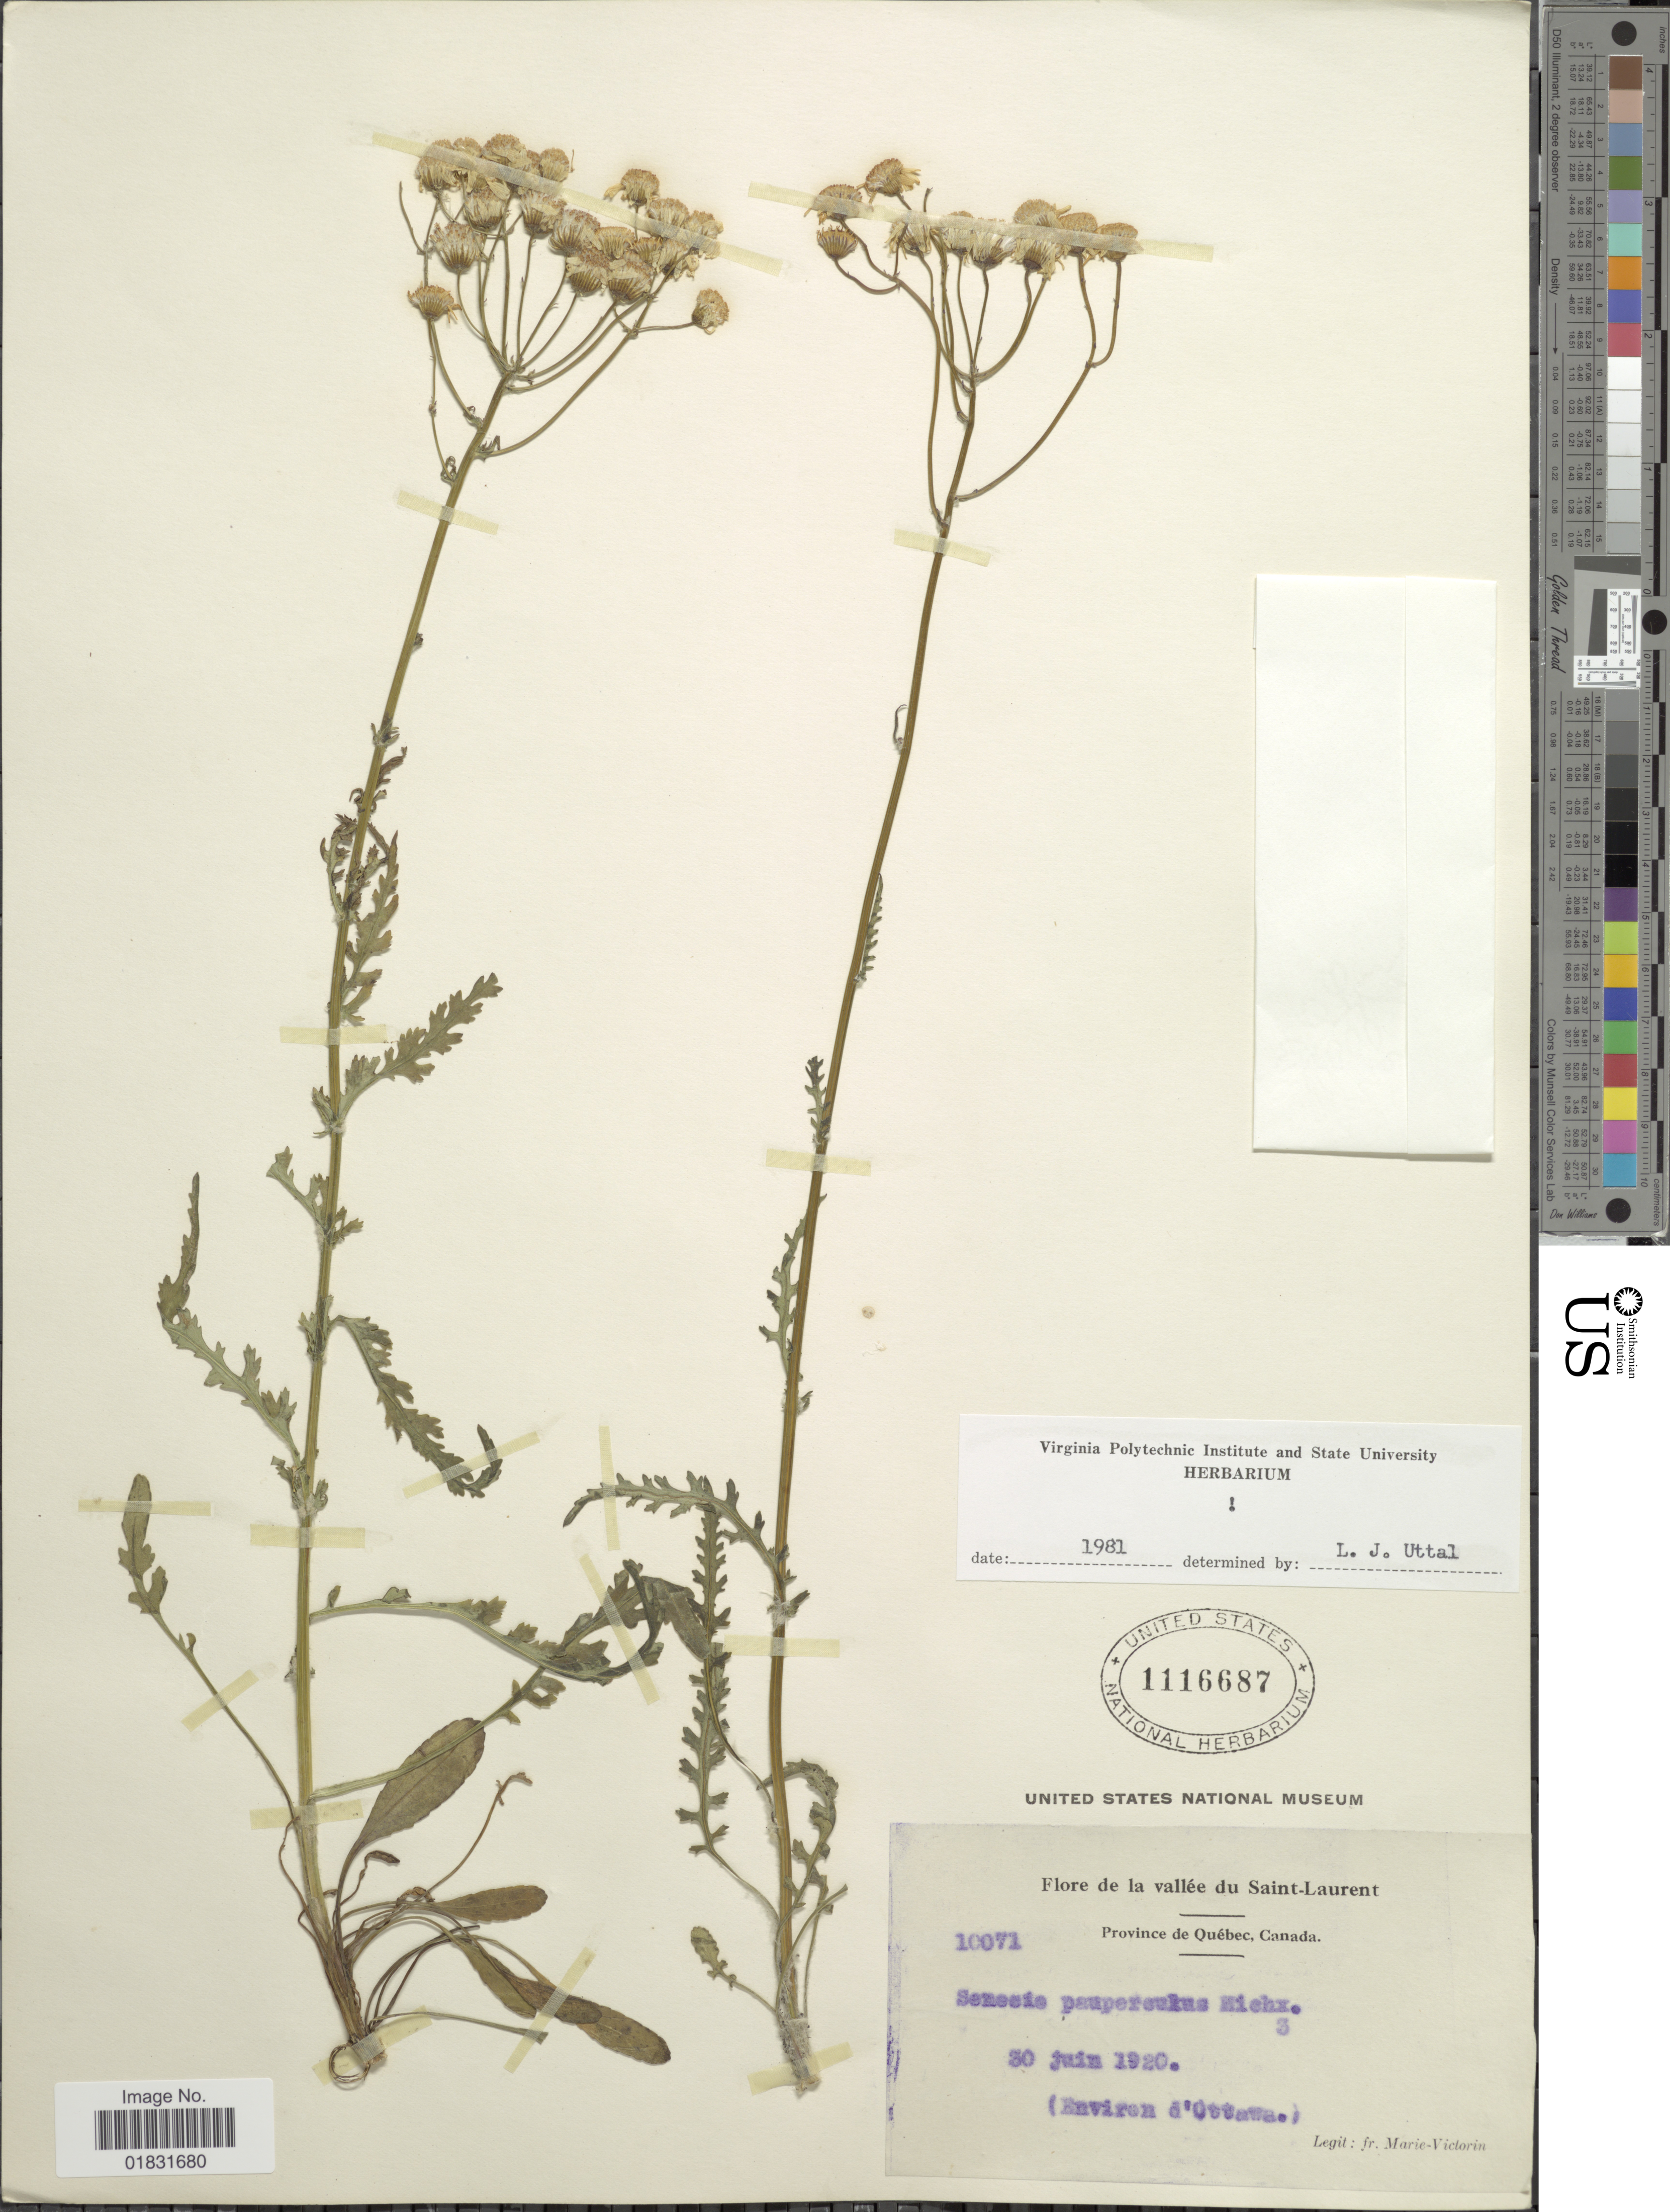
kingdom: Plantae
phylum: Tracheophyta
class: Magnoliopsida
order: Asterales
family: Asteraceae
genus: Packera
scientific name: Packera paupercula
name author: (Michx.) Á. Löve & D. Löve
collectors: Fr. Marie-Victorin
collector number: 10071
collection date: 1920-06-30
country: Canada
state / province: Quebec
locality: (Environs d'Ottawa)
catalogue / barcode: US 1116687